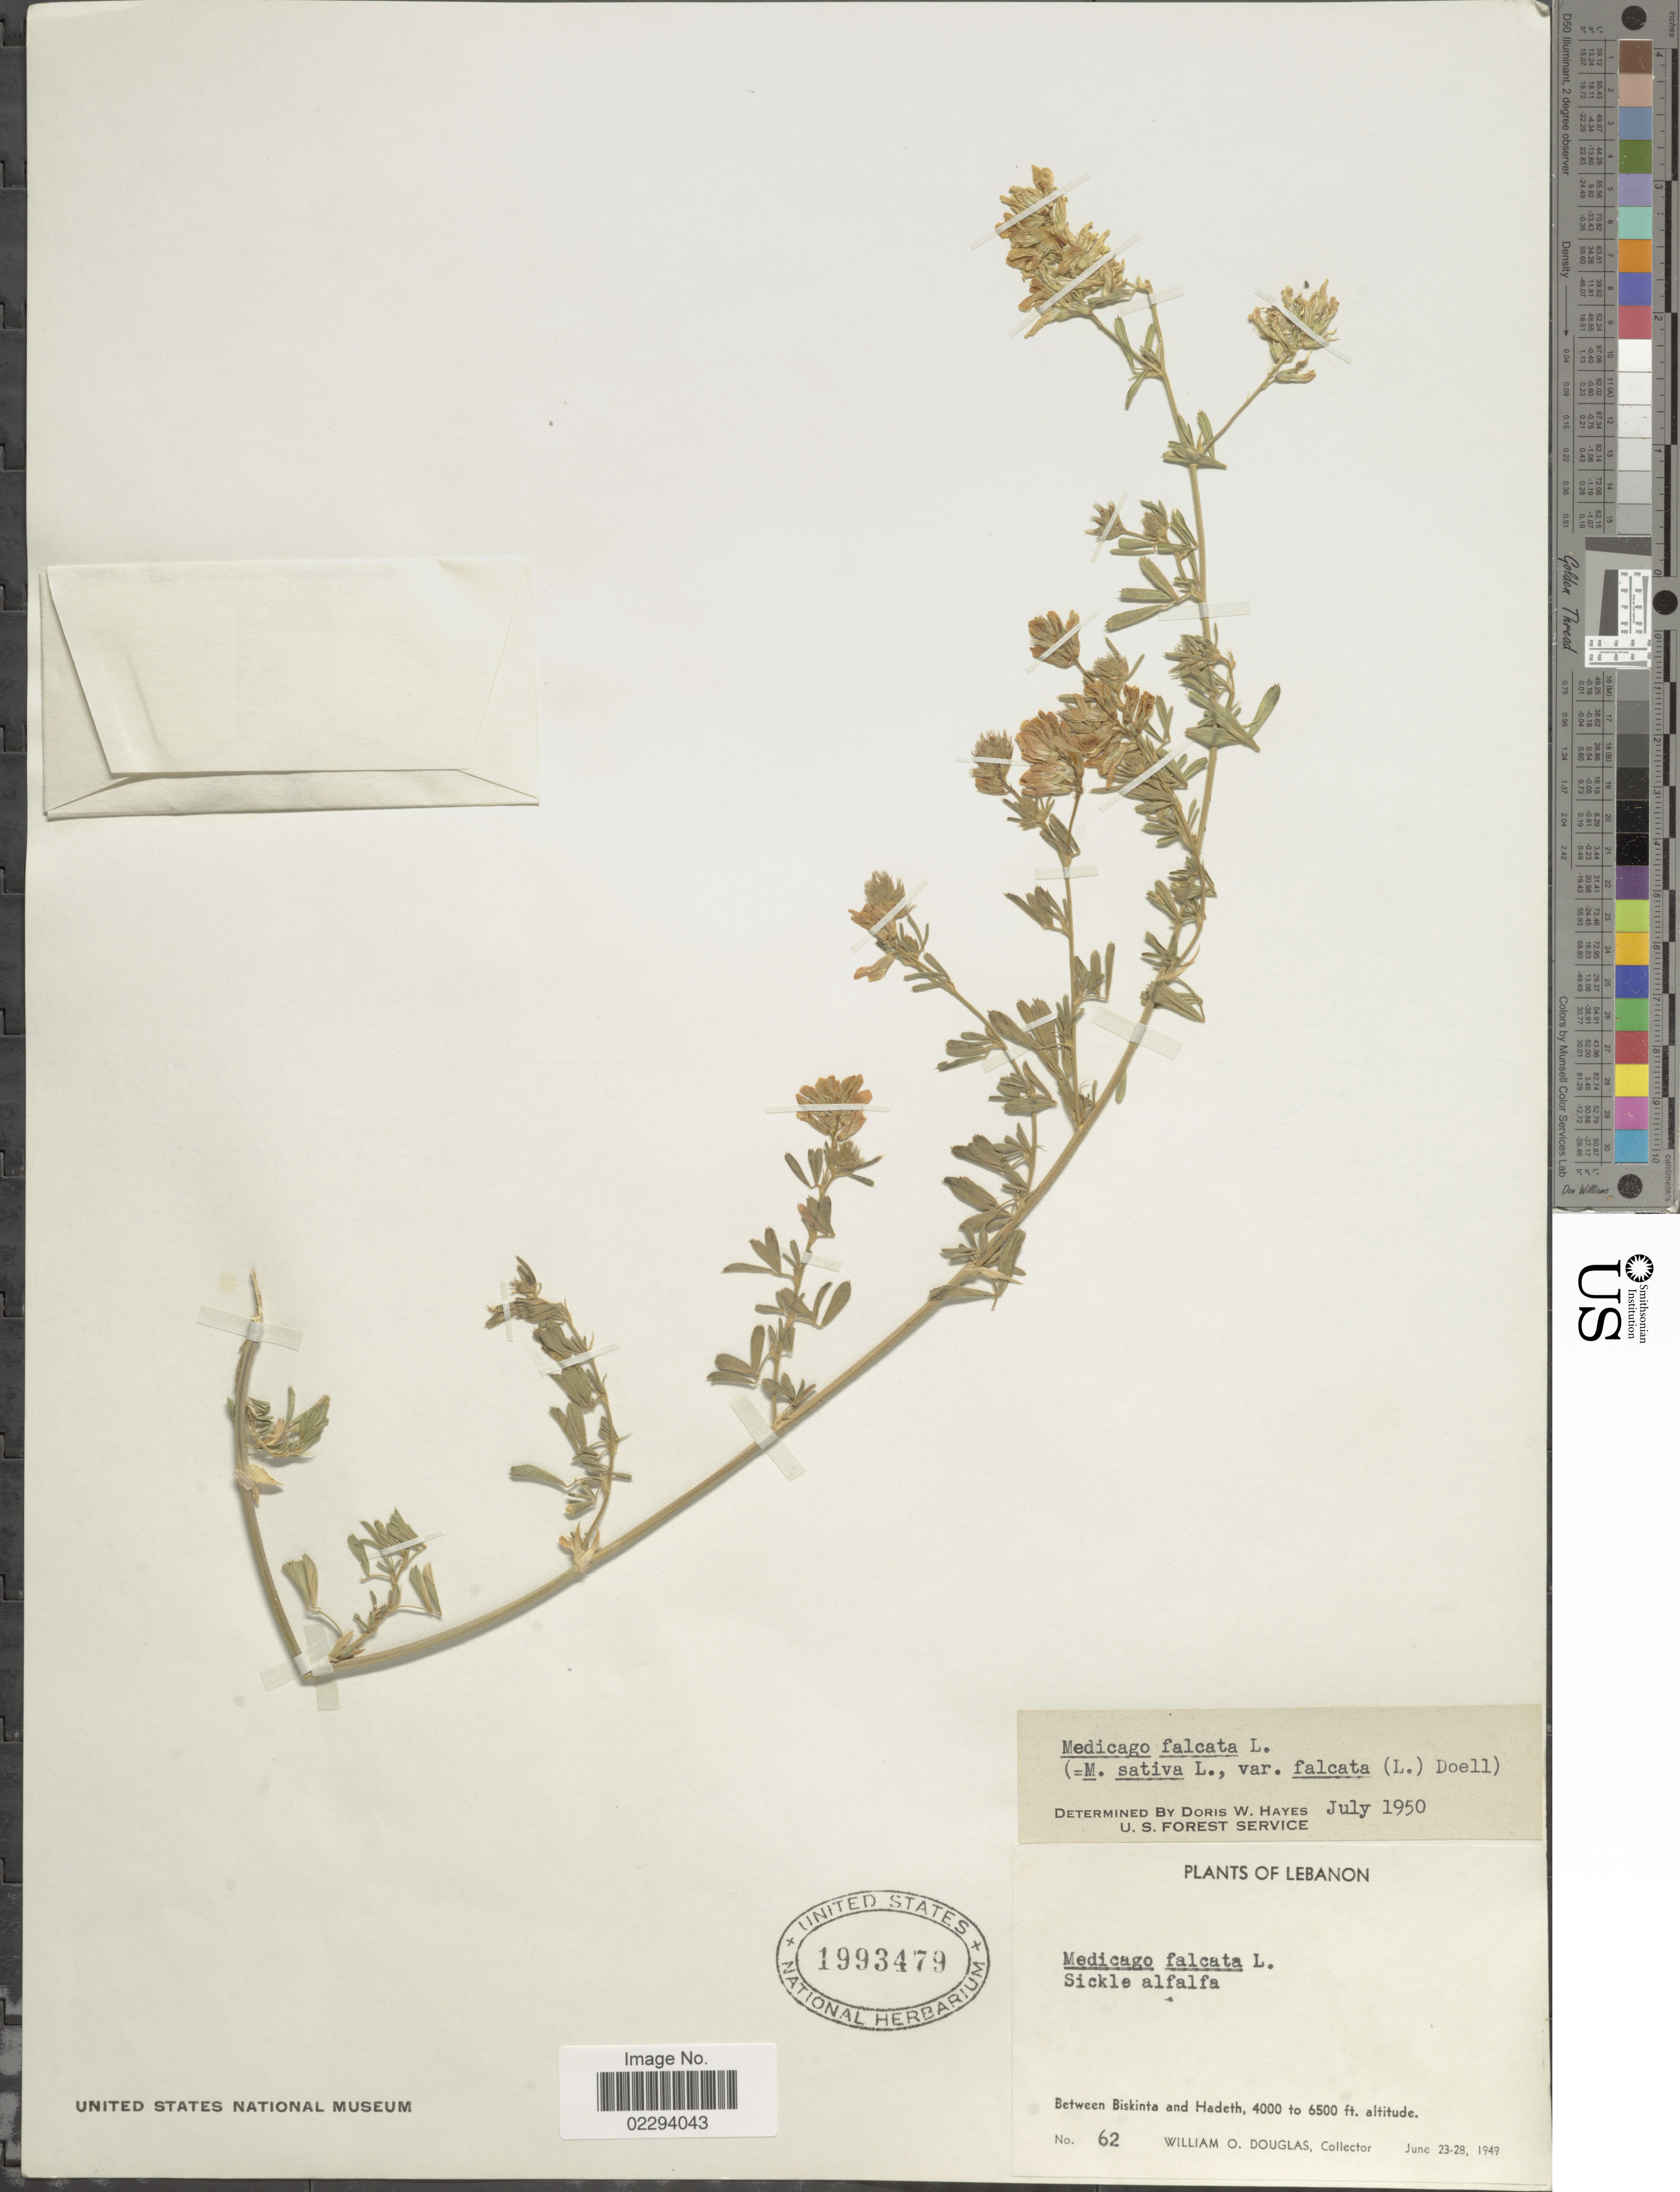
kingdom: Plantae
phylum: Tracheophyta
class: Magnoliopsida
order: Fabales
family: Fabaceae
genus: Medicago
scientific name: Medicago falcata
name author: L.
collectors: W. Douglas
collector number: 62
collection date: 1949-06-23/1949-06-28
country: Lebanon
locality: Between Biskinta and Hadeth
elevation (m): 1219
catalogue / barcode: US 1993479